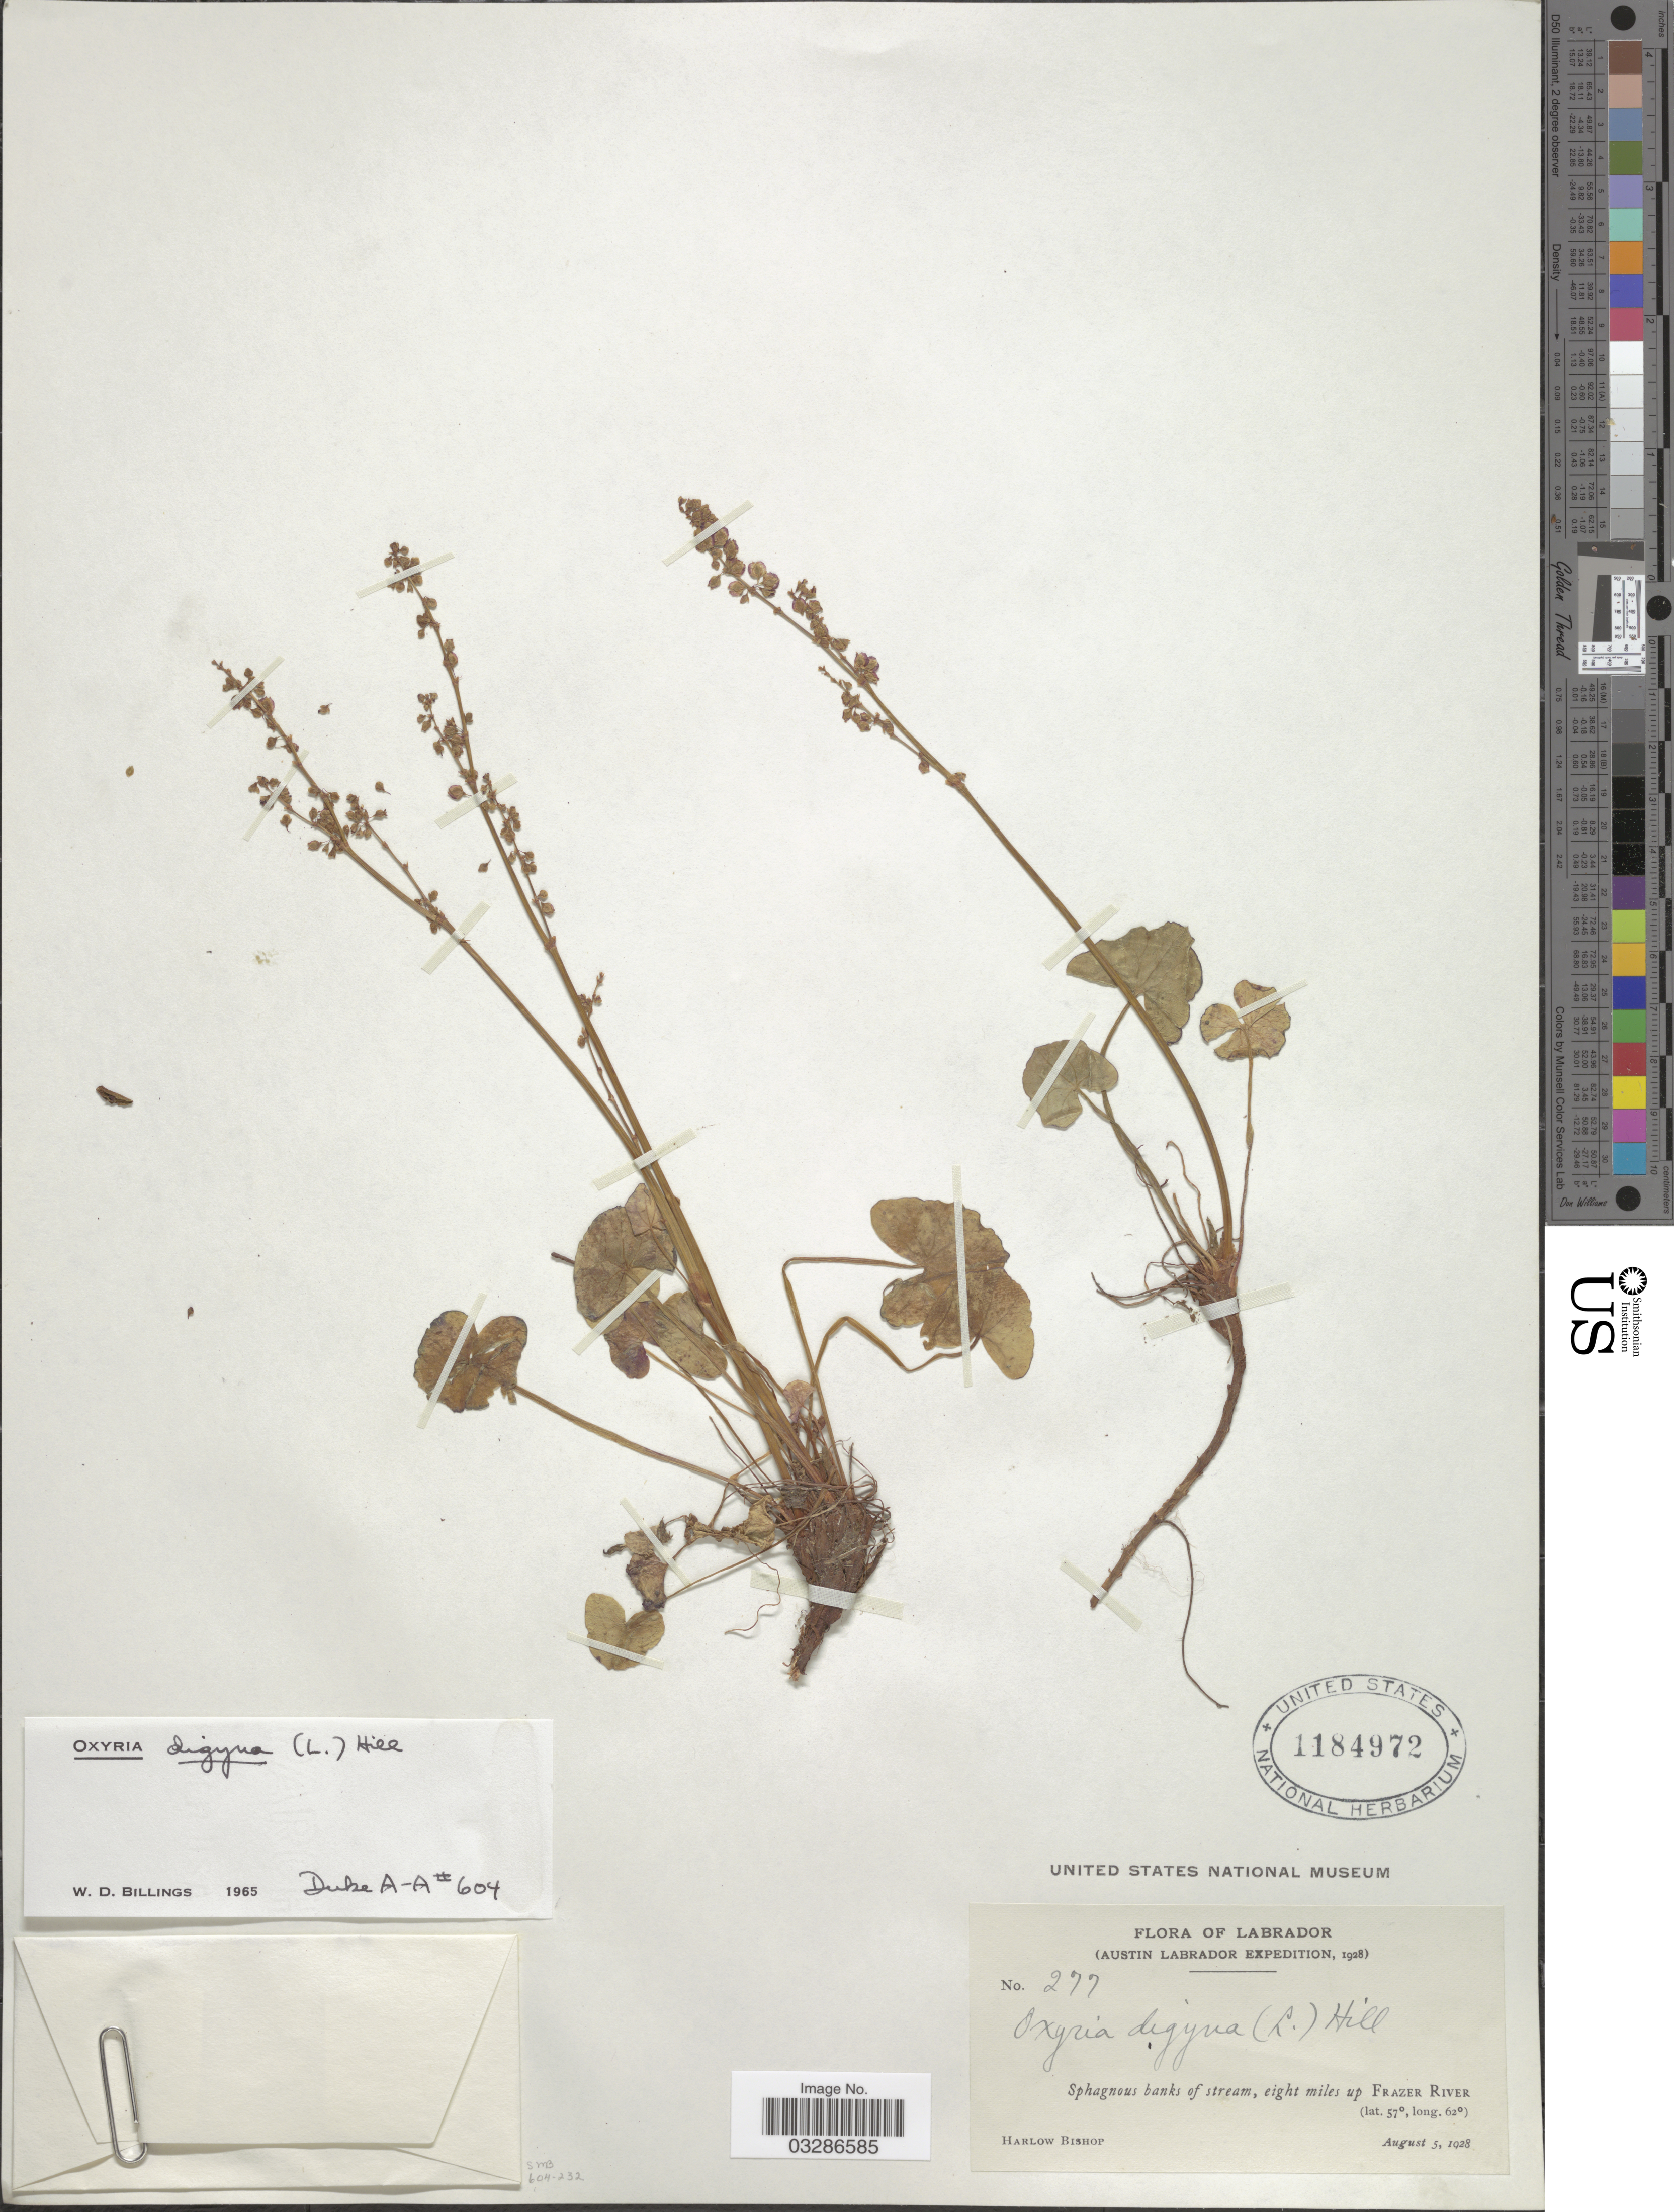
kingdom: Plantae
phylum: Tracheophyta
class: Magnoliopsida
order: Caryophyllales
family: Polygonaceae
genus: Oxyria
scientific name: Oxyria digyna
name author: (L.) Hill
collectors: H. Bishop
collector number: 277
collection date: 1928-08-05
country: Canada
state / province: Newfoundland and Labrador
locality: Labrador, Austin Labrador, eight miles up Frazer River.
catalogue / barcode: US 1184972